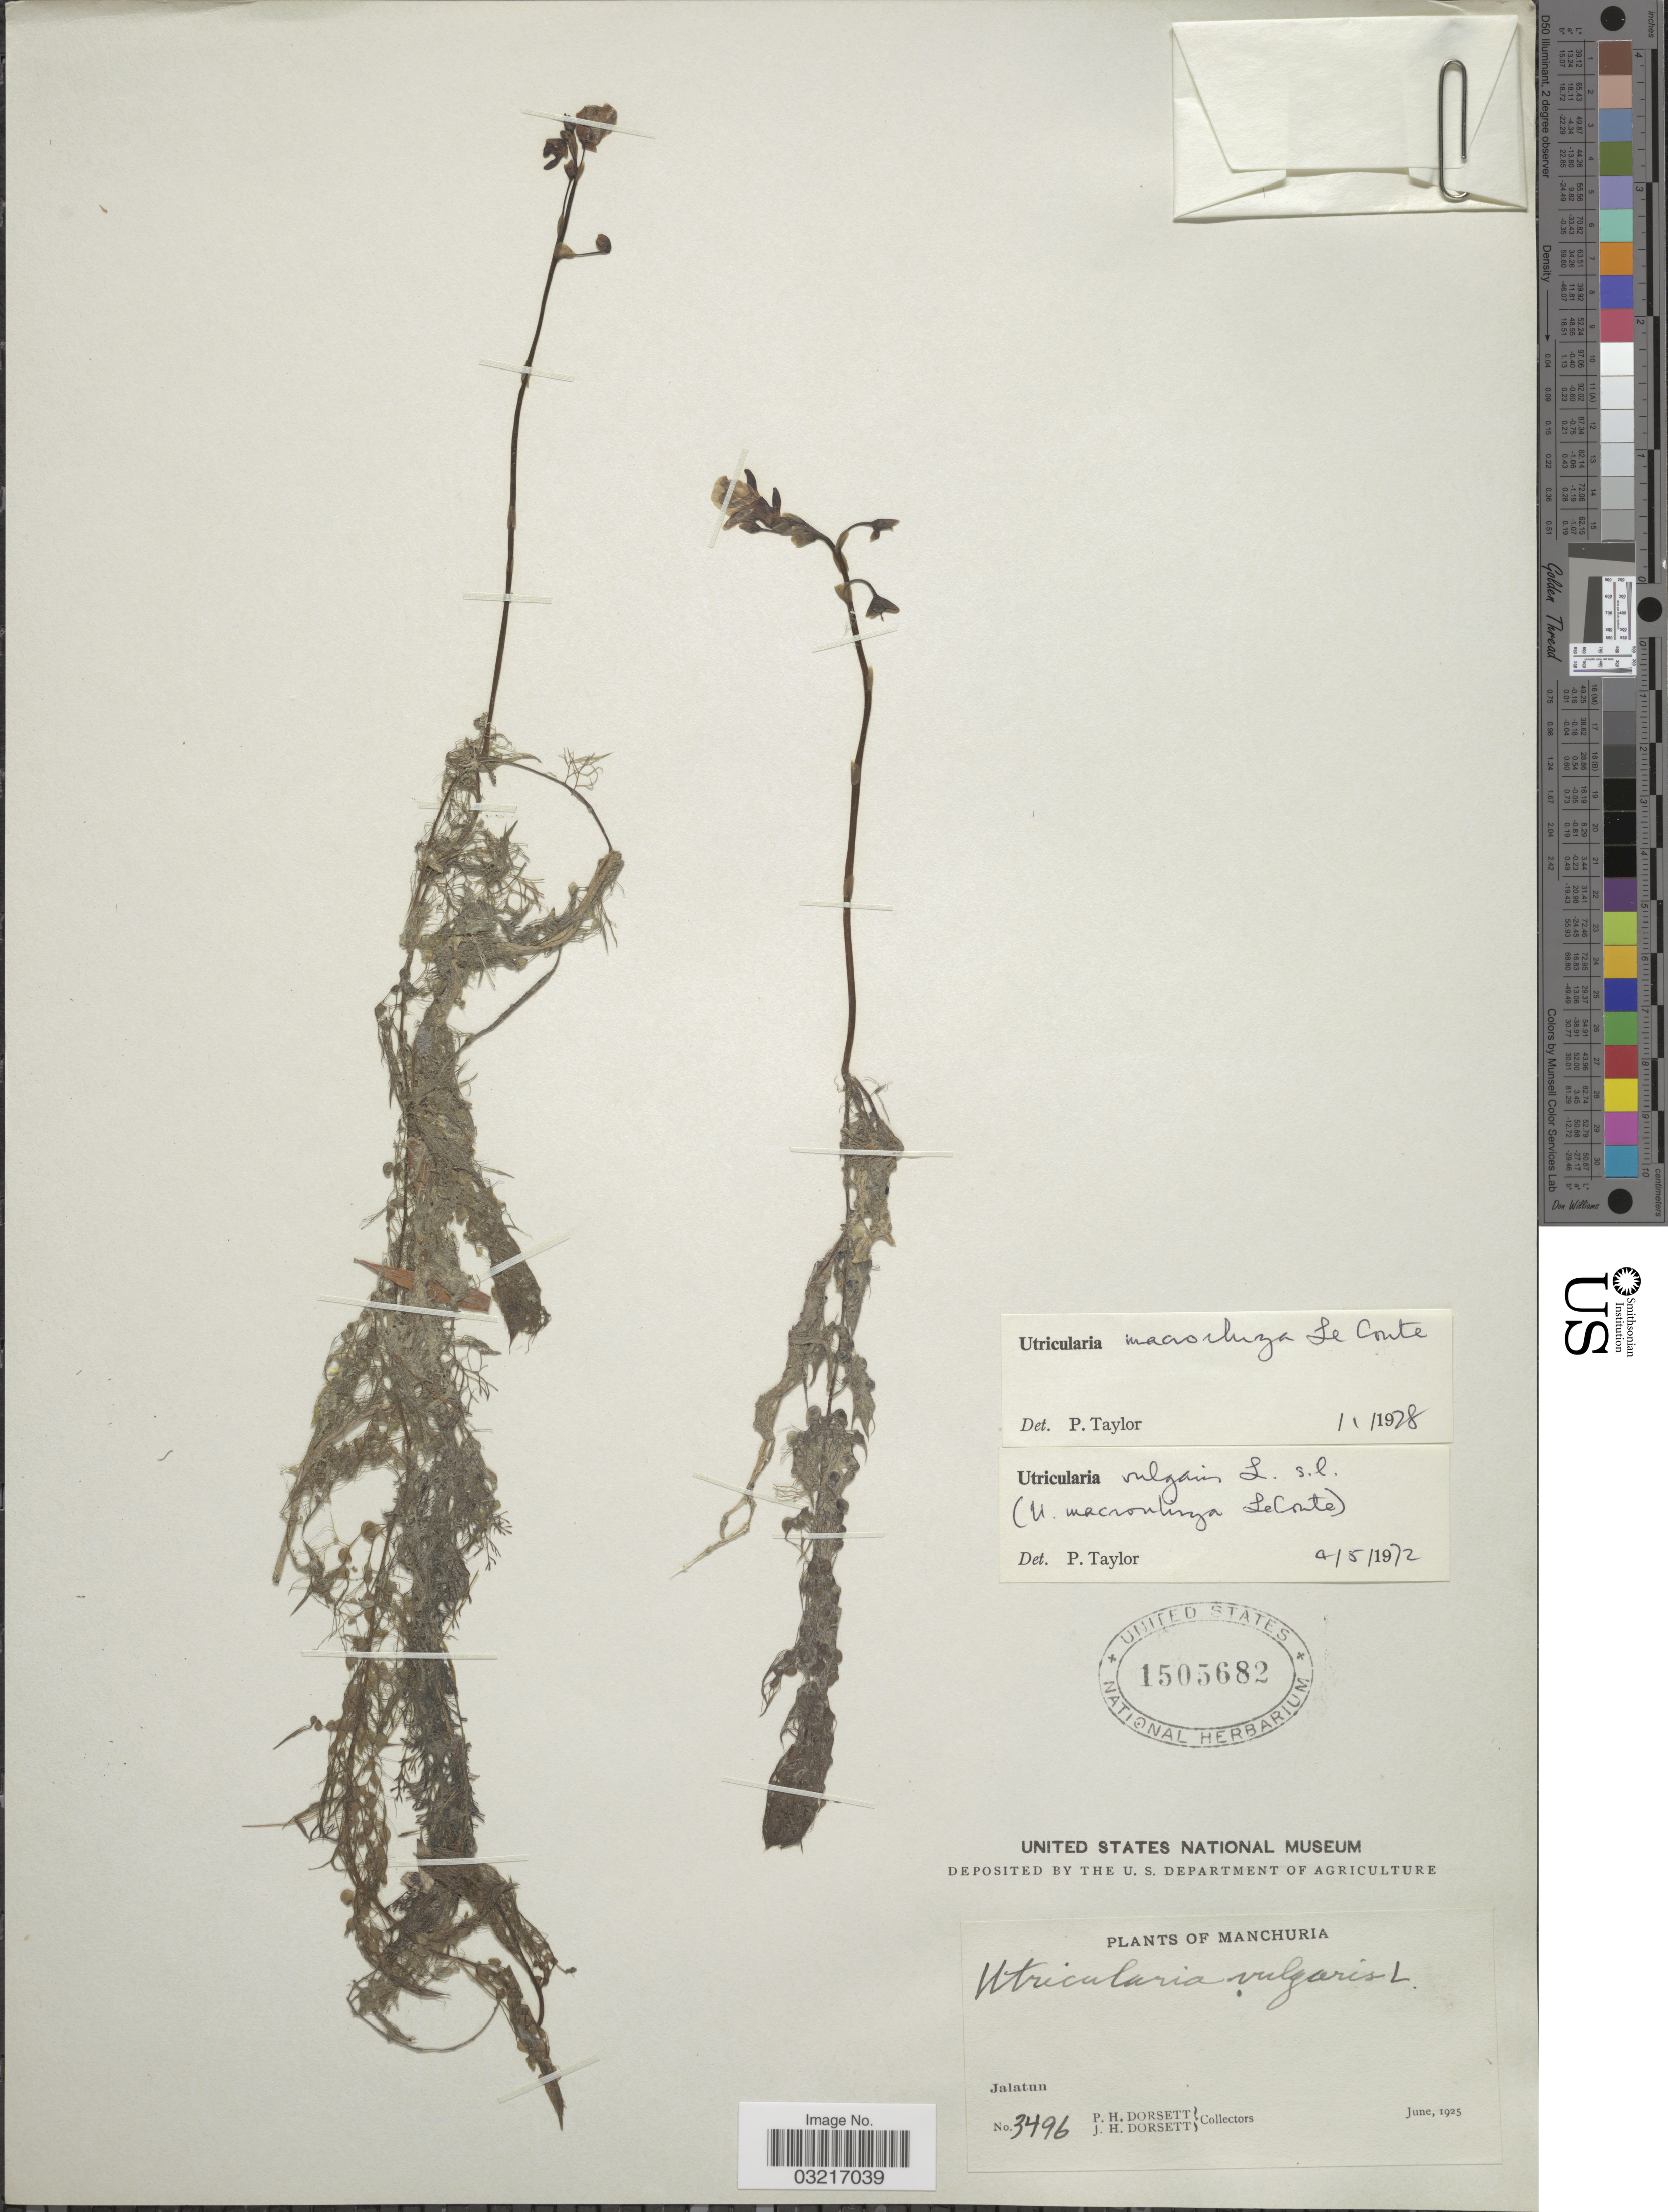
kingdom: Plantae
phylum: Tracheophyta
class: Magnoliopsida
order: Lamiales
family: Lentibulariaceae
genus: Utricularia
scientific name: Utricularia macrorhiza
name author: Leconte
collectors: P. H. Dorsett & J. Dorsett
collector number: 3496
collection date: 1925-06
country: China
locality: Manchuria, Jalatun.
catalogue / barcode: US 1505682